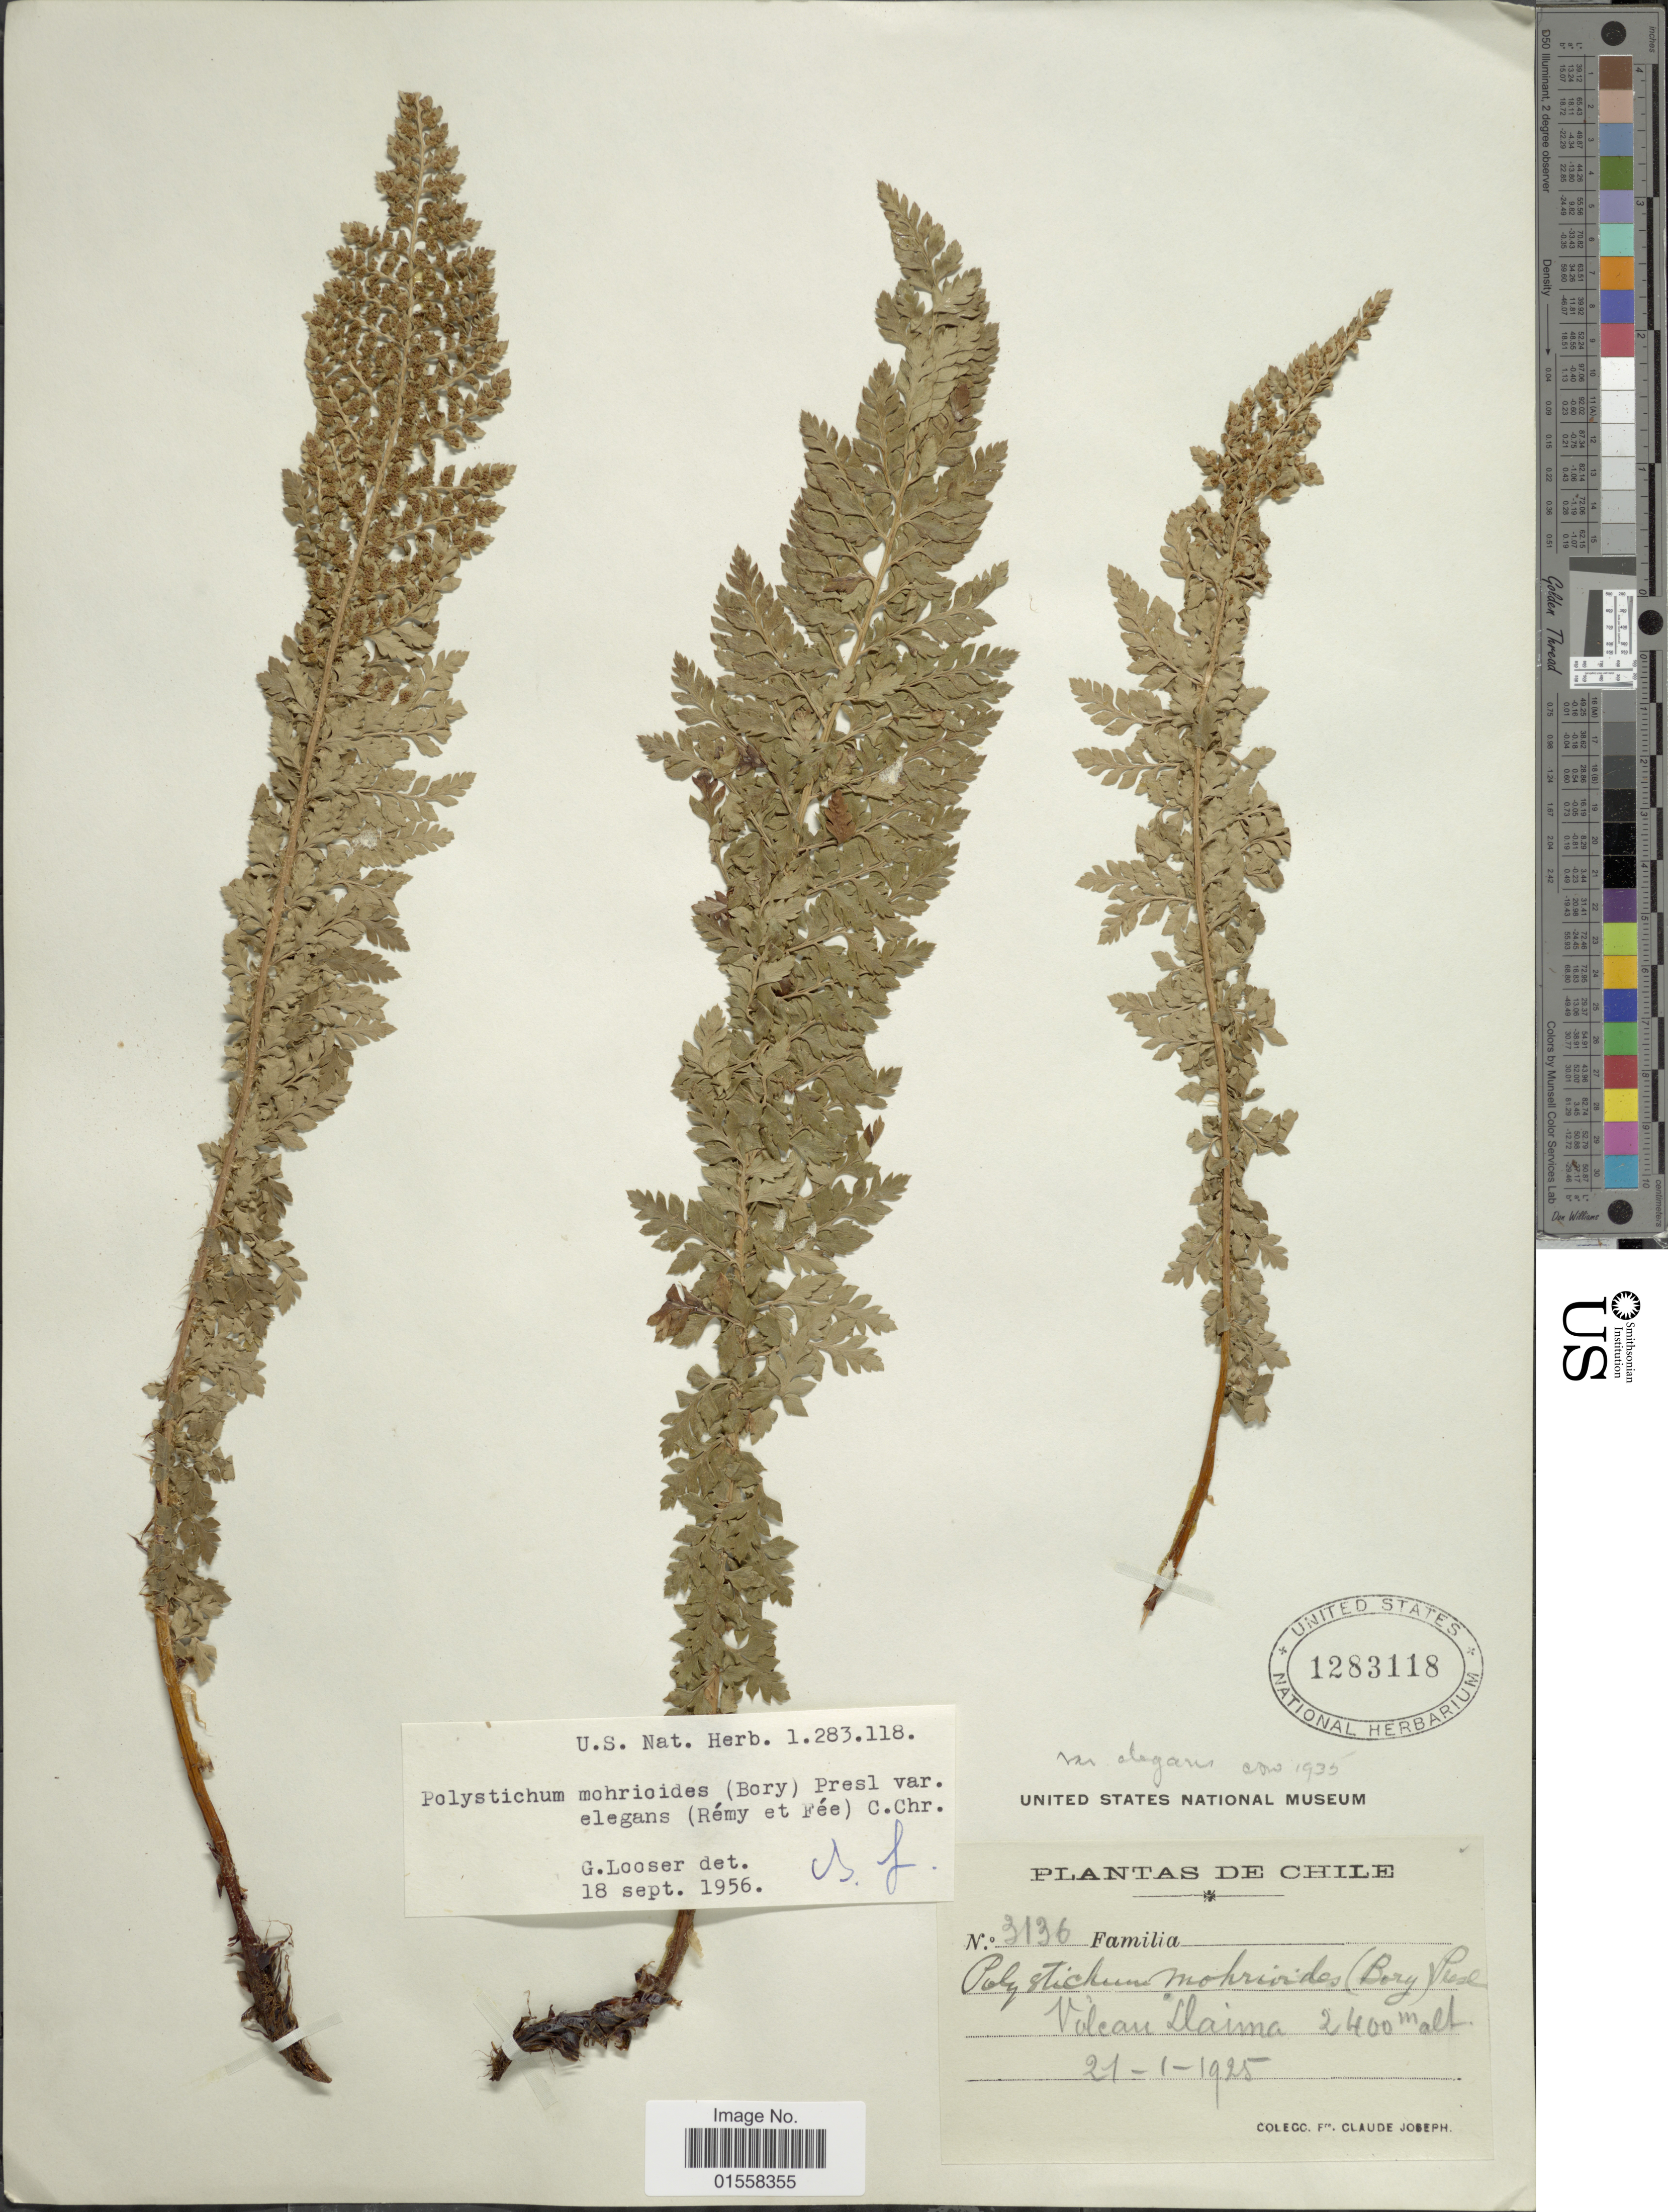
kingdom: Plantae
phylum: Tracheophyta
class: Polypodiopsida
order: Polypodiales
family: Dryopteridaceae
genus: Polystichum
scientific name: Polystichum mohrioides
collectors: Bro. Claude-Joseph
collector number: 3136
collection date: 1925-01-21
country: Chile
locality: Volcan Llaima.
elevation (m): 2400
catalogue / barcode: US 1283118